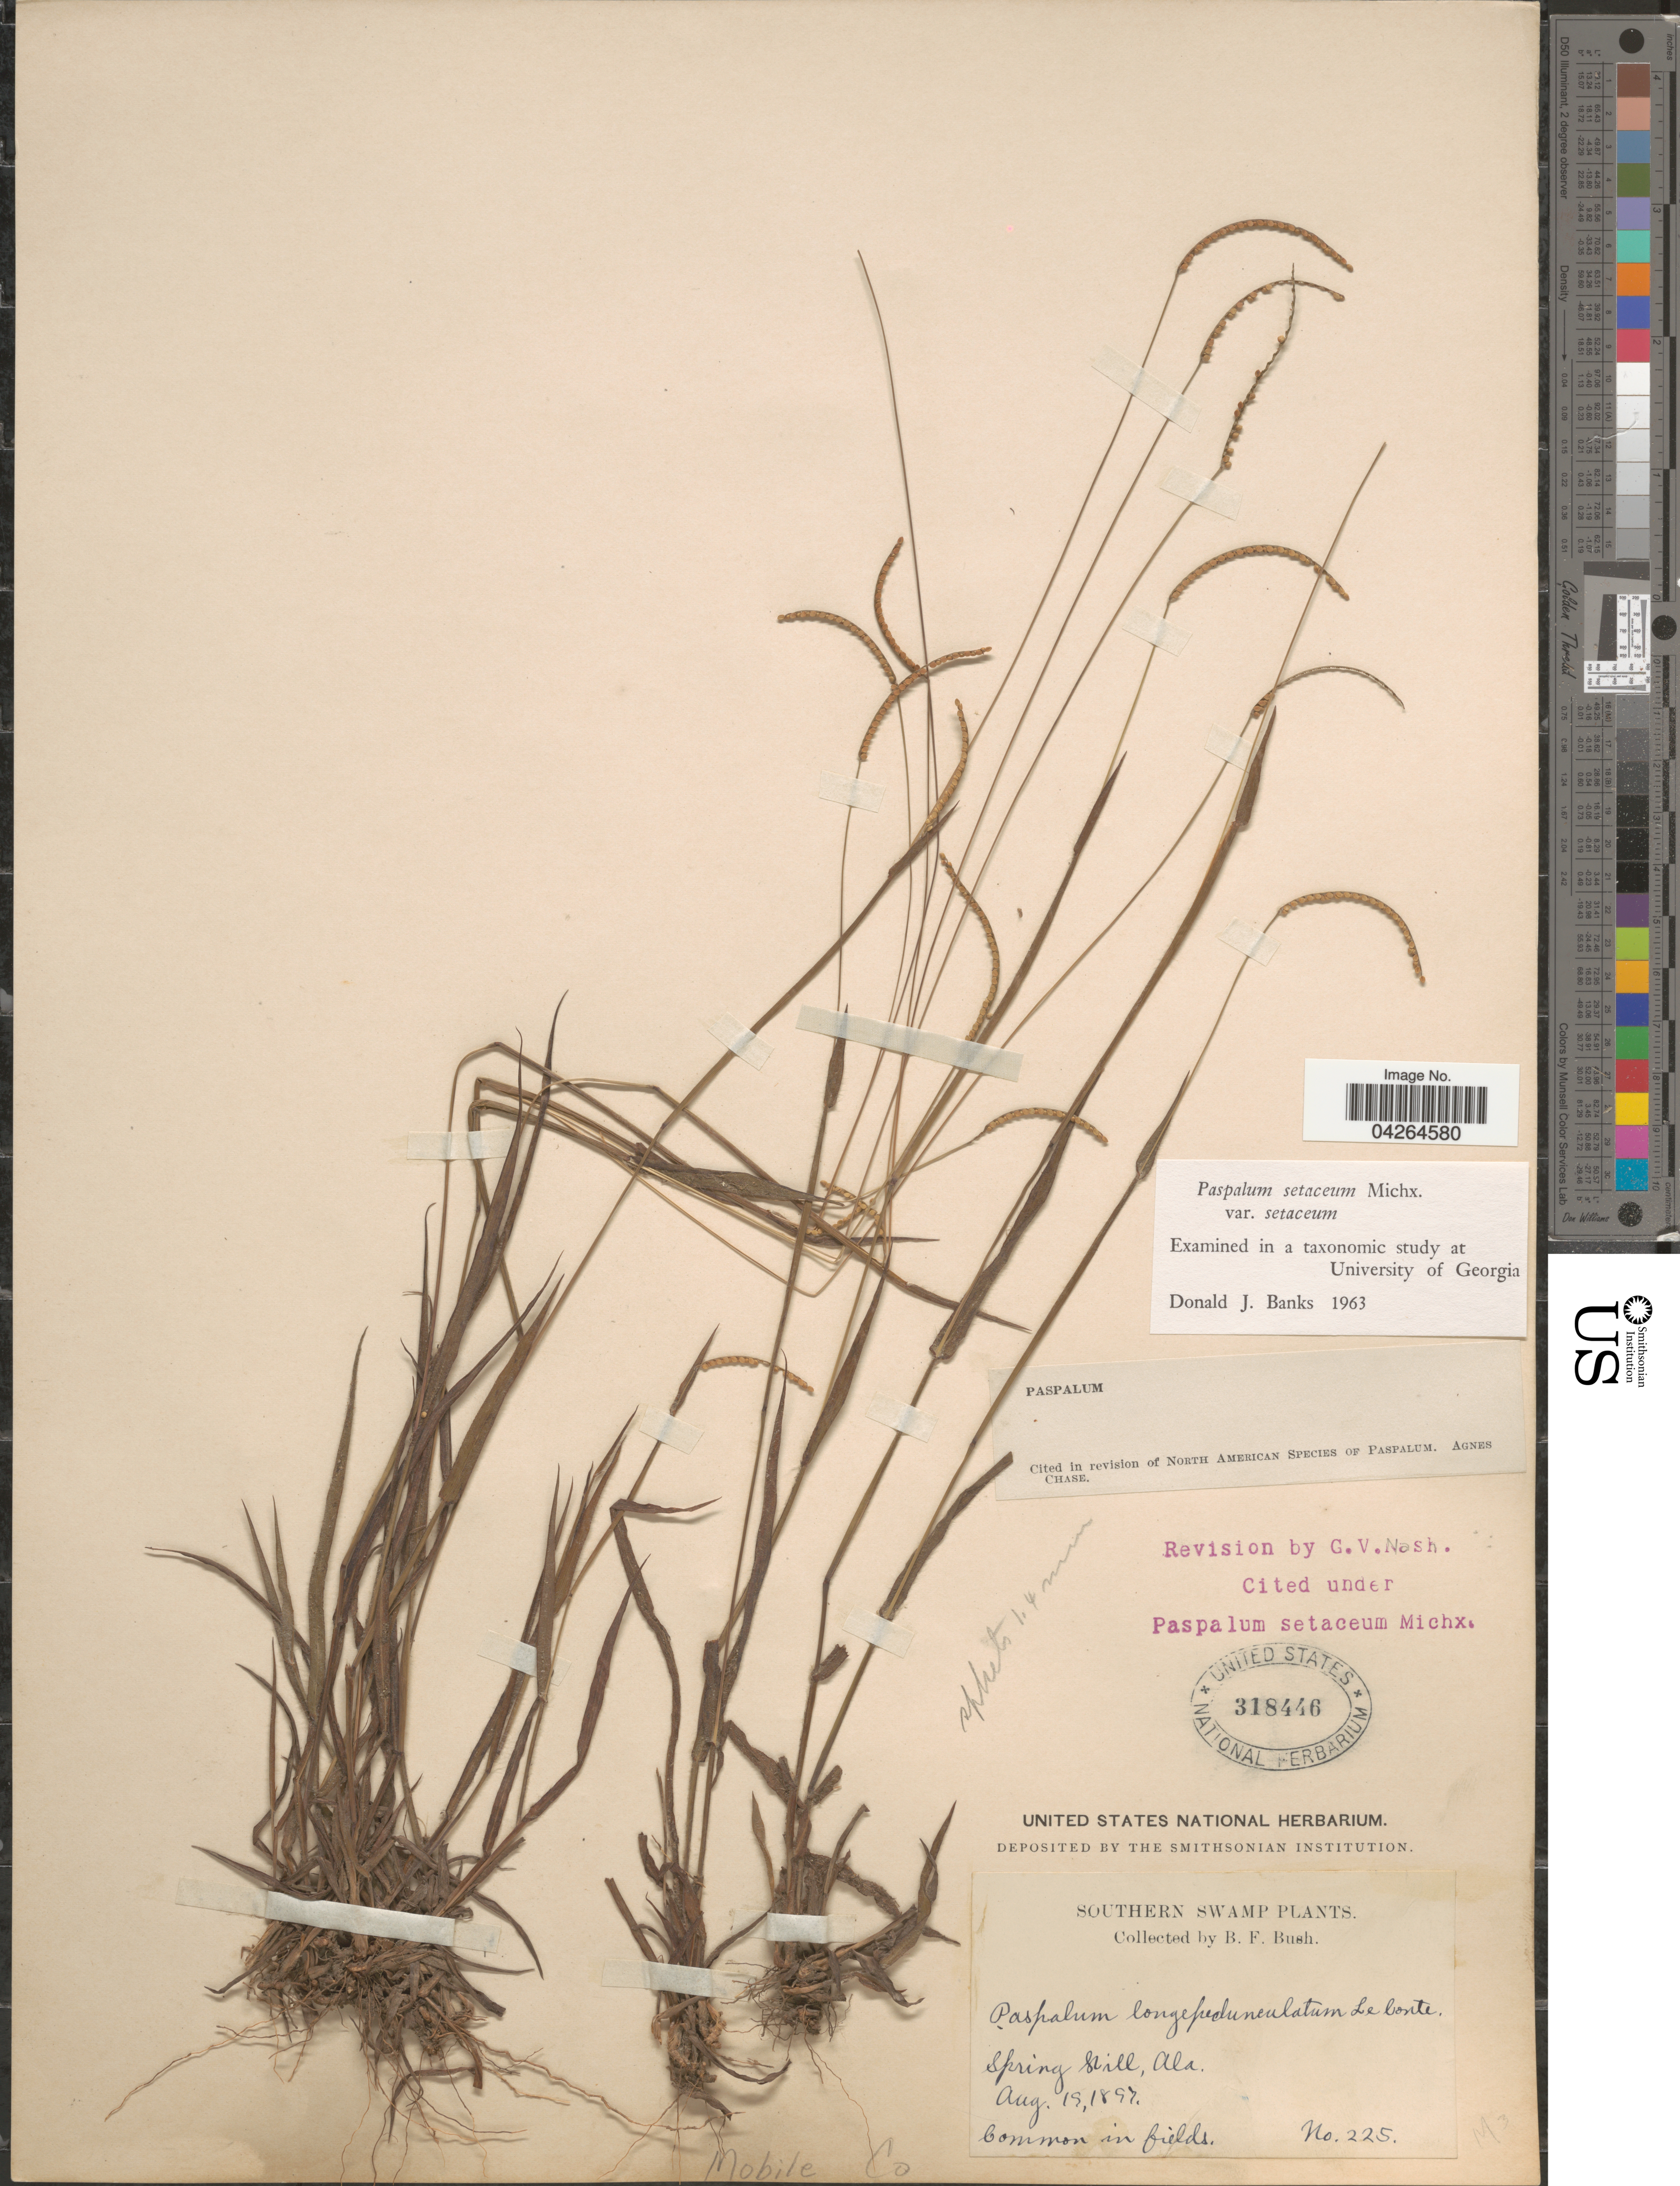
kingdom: Plantae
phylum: Tracheophyta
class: Liliopsida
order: Poales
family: Poaceae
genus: Paspalum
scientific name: Paspalum setaceum var. setaceum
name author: Michx.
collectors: B. F. Bush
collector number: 225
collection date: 1897-08-19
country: United States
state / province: Alabama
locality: Southern Swamp. Spring Hill. Common in fields. Mobile Co.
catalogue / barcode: US 318446